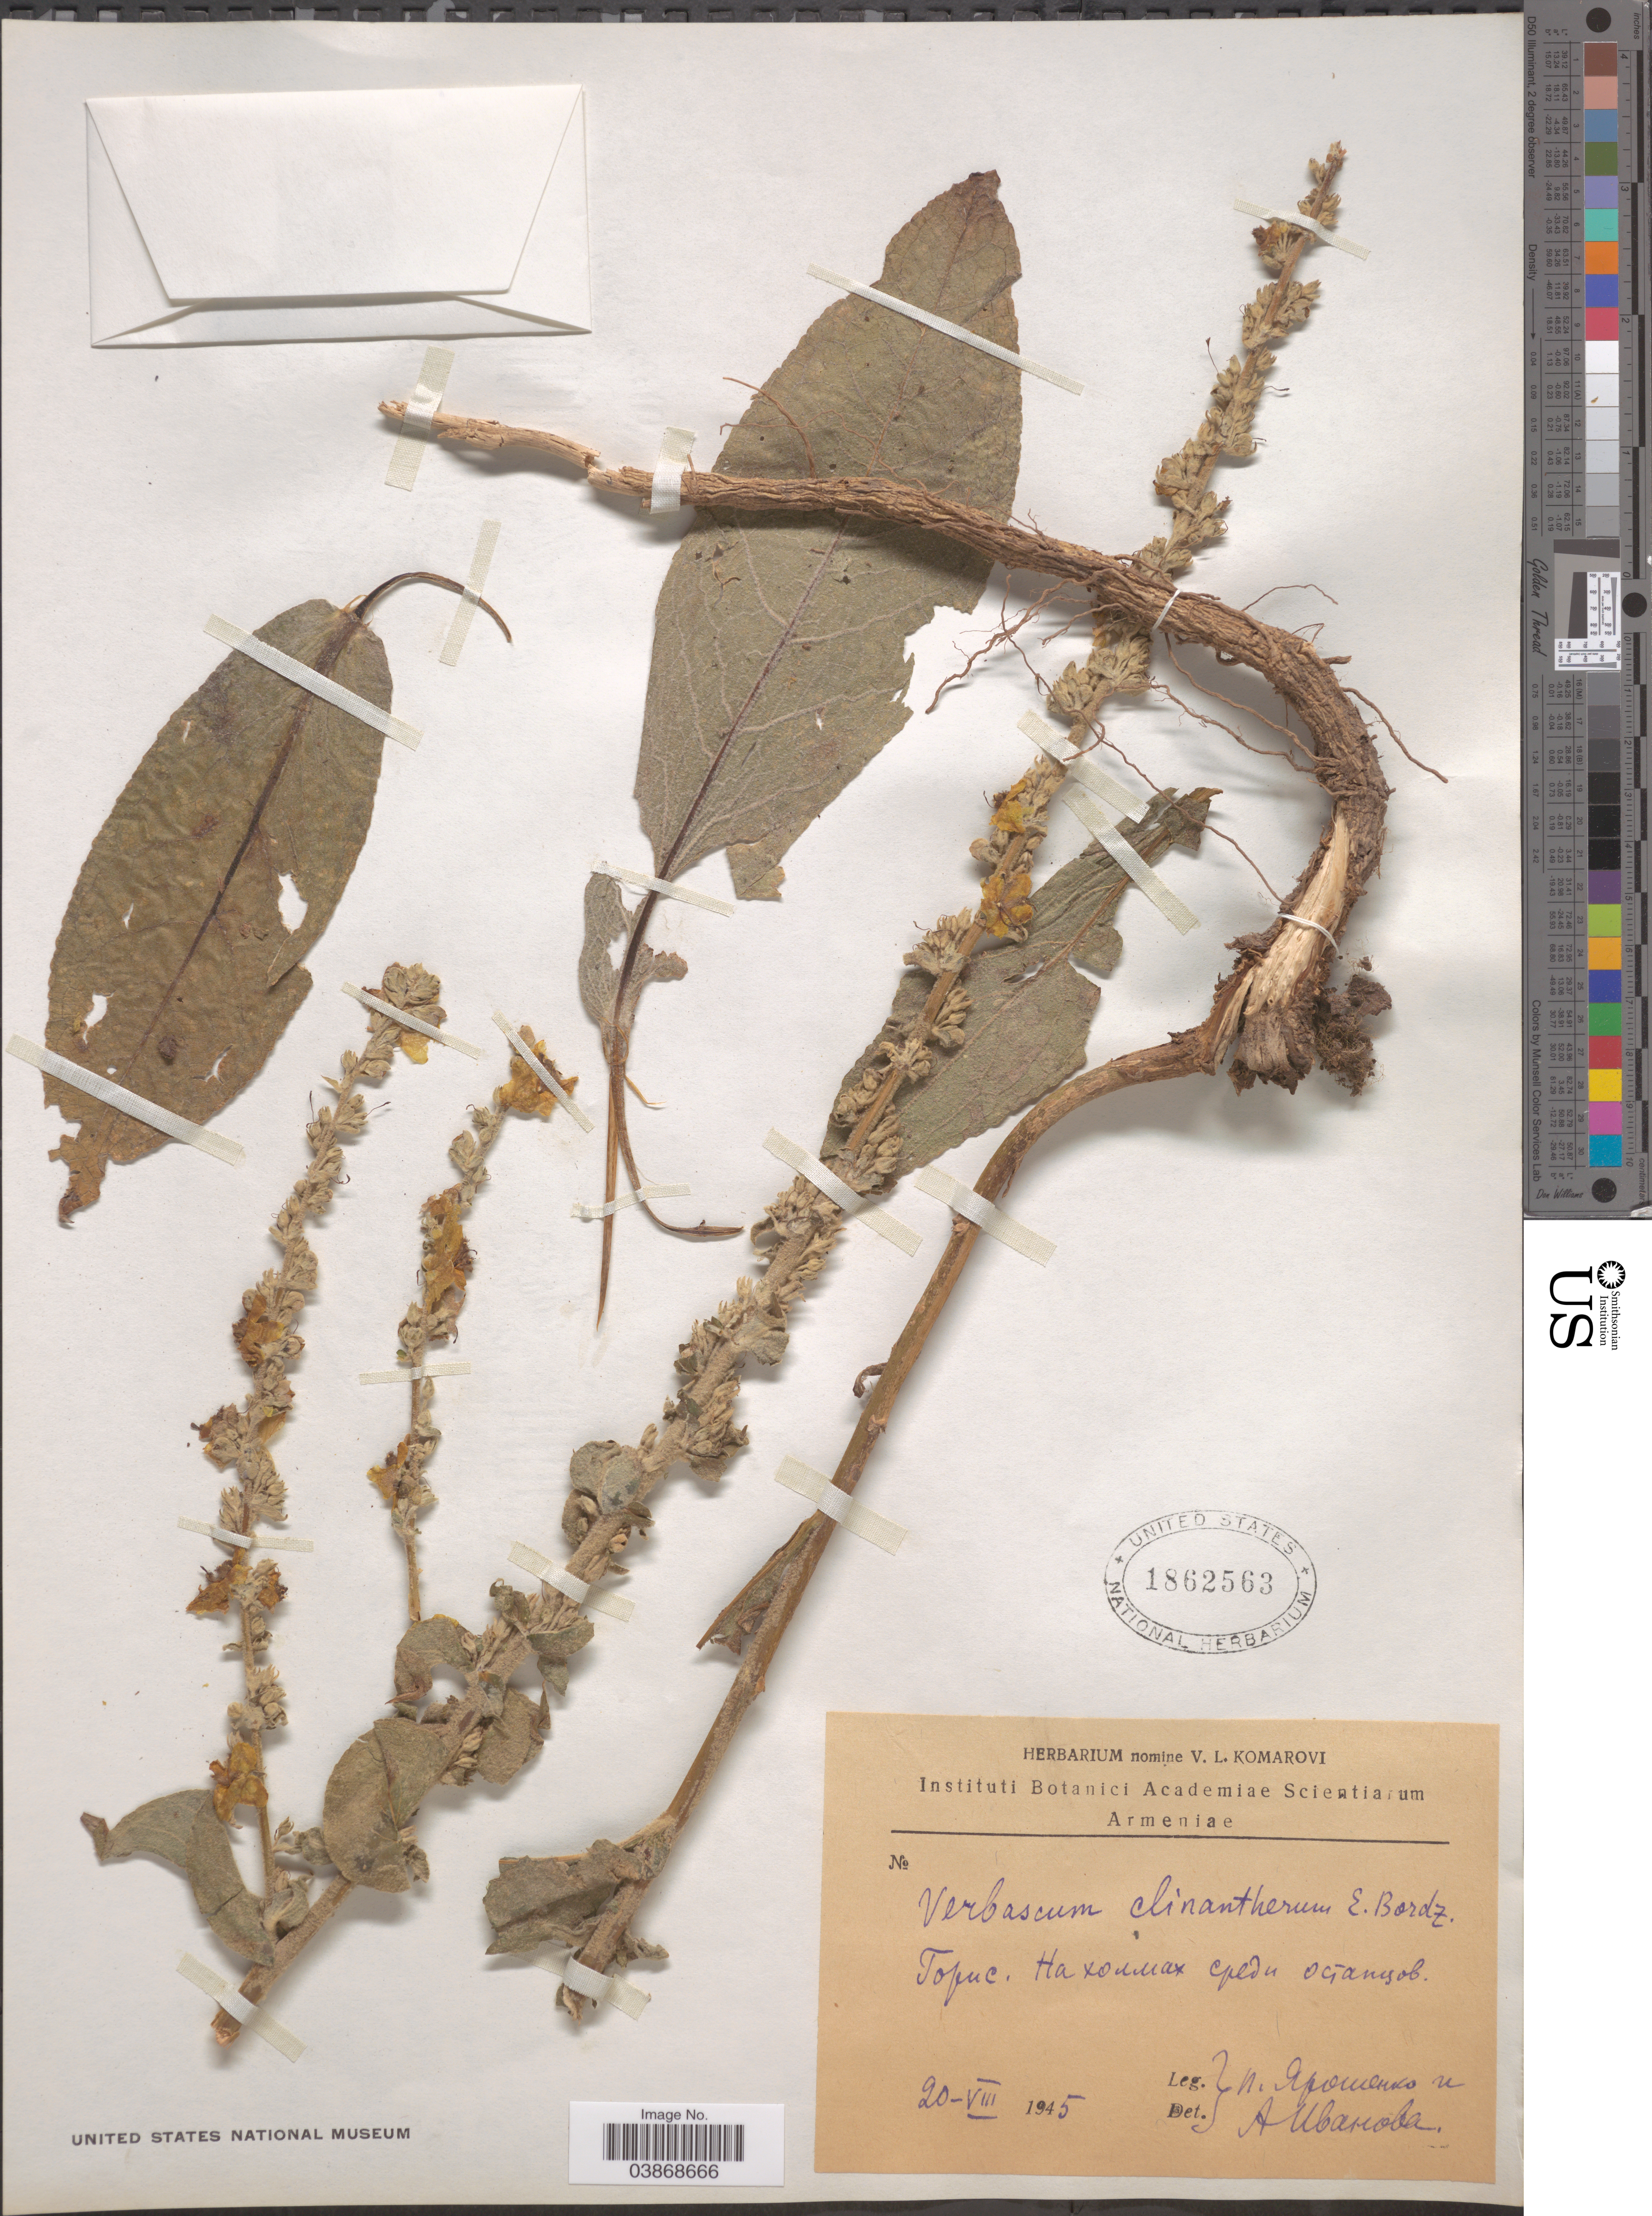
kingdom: Plantae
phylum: Tracheophyta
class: Magnoliopsida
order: Lamiales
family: Scrophulariaceae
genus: Verbascum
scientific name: Verbascum clinantherum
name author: Bordz.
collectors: P. Yaroshenko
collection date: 1945-08-20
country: Armenia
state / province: Syunik'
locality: Goris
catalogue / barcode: US 1862563